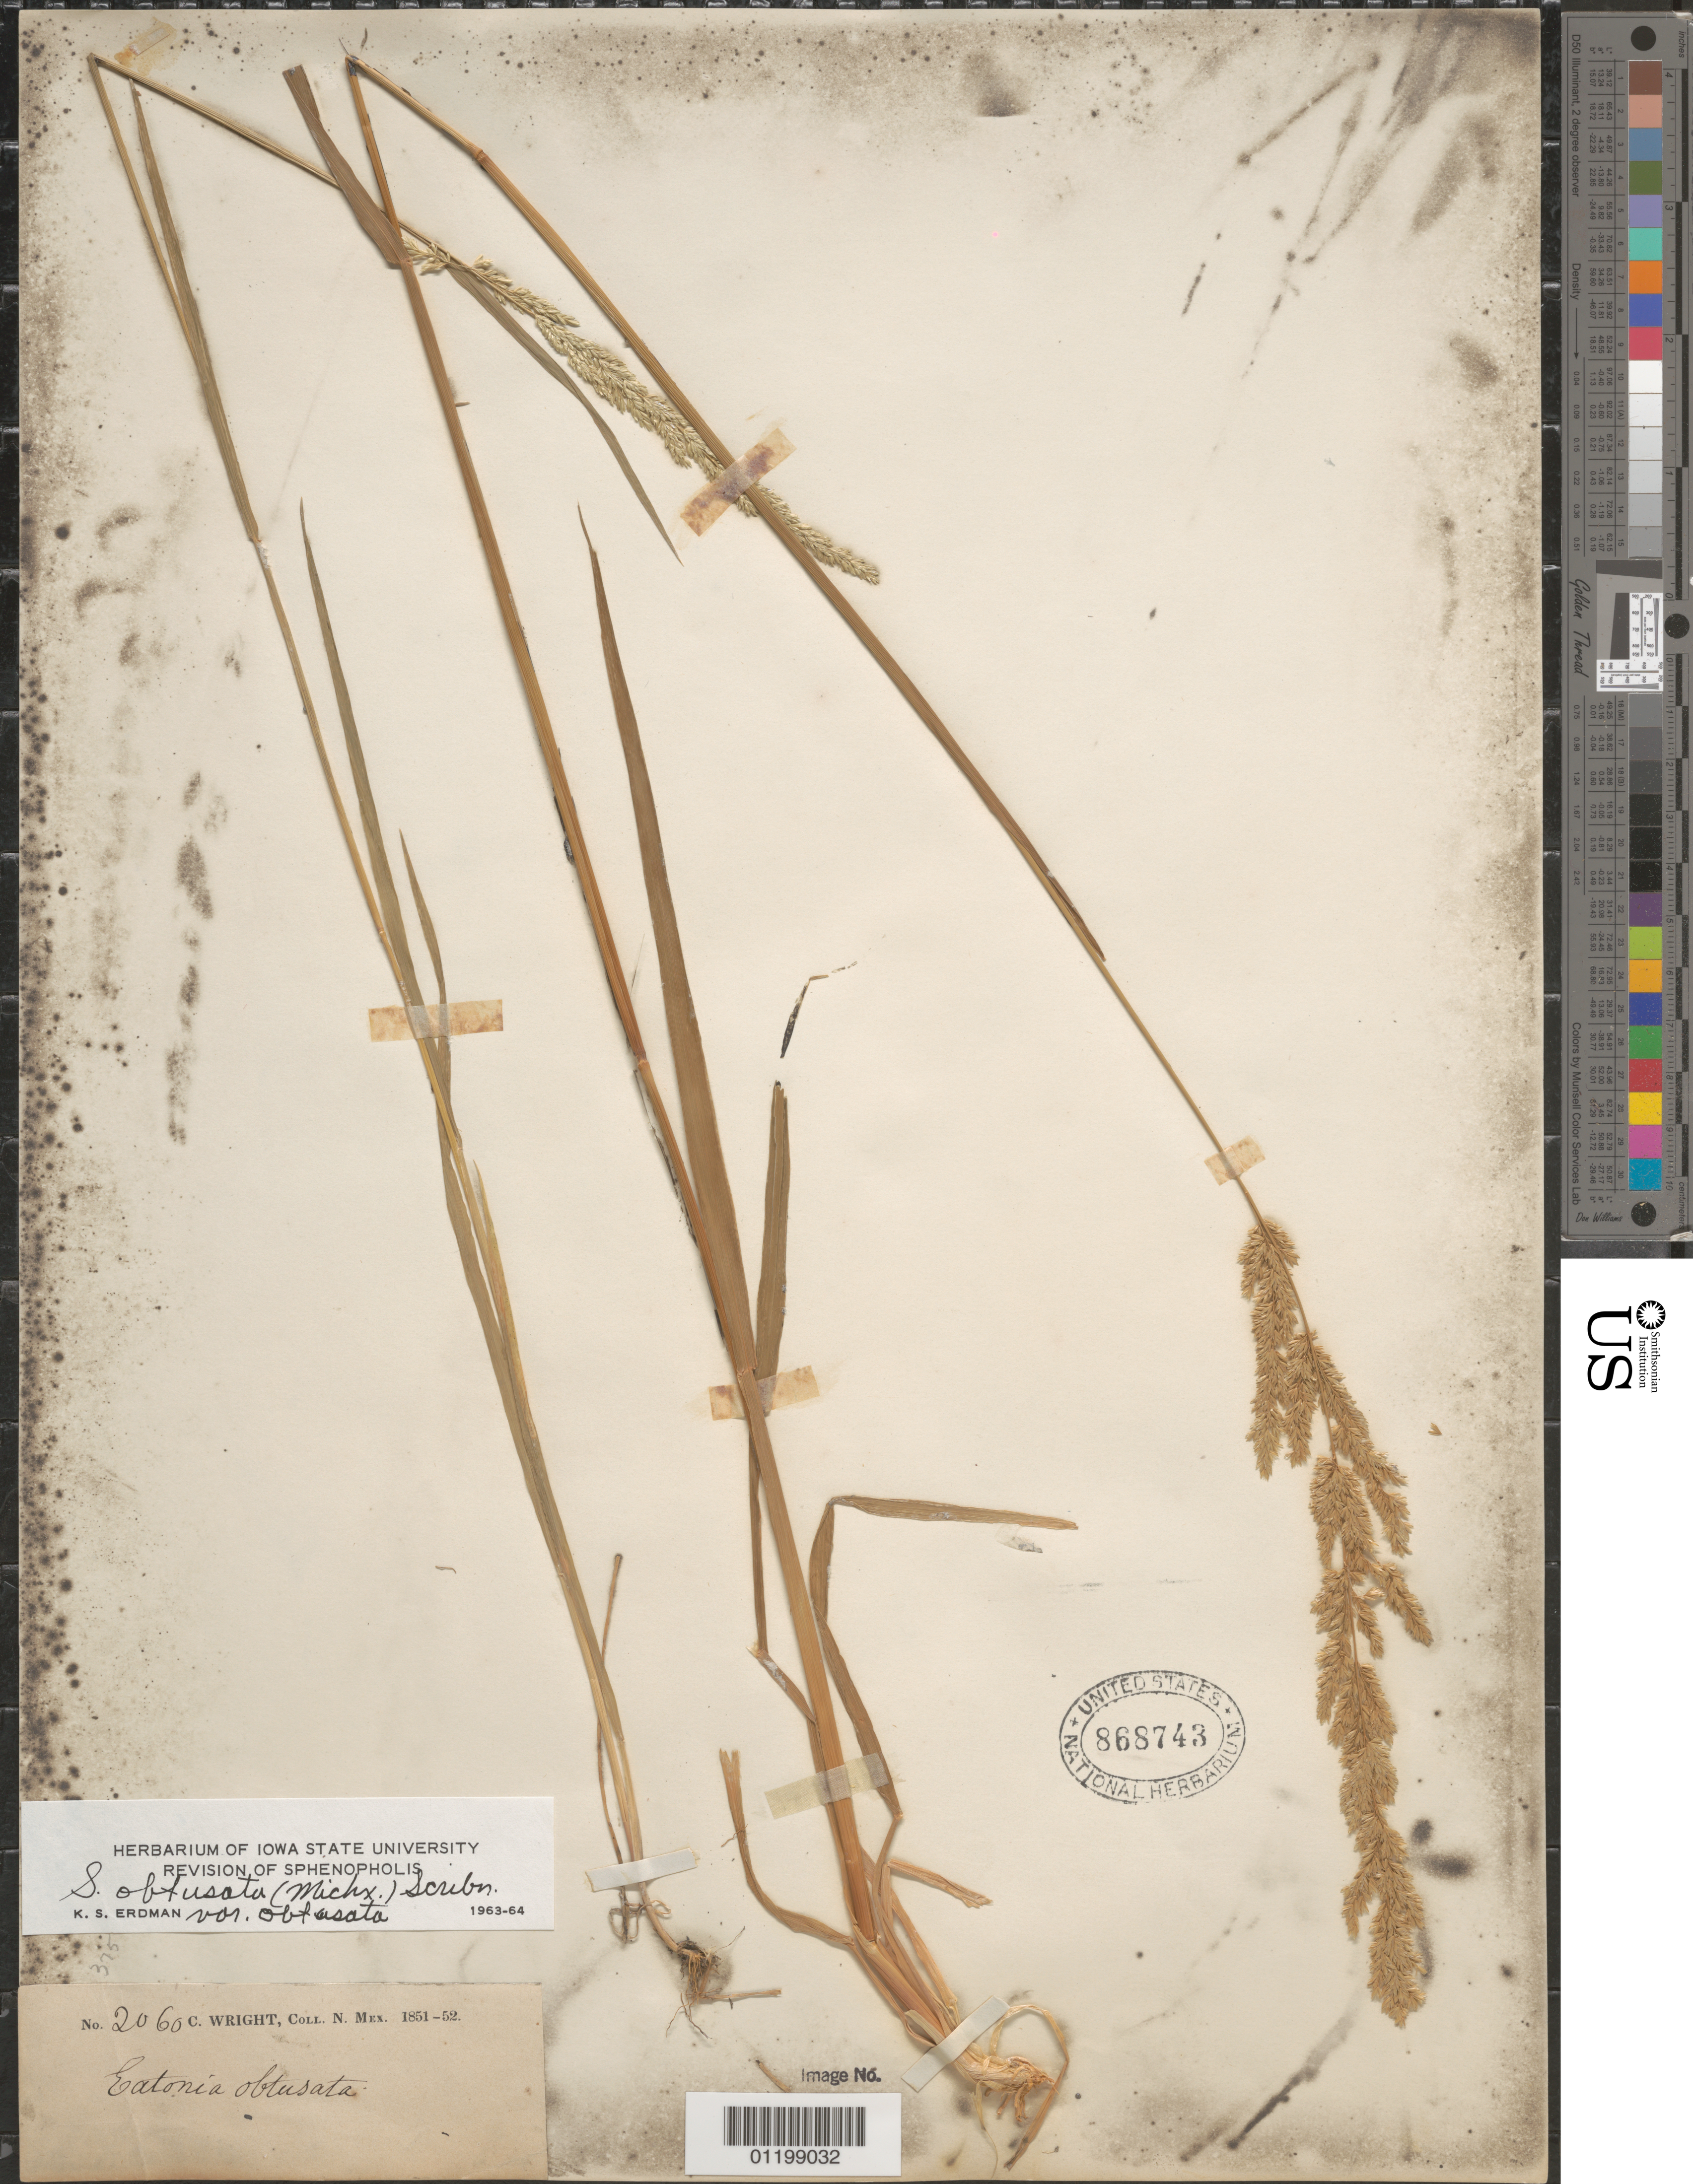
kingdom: Plantae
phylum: Tracheophyta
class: Liliopsida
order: Poales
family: Poaceae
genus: Sphenopholis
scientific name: Sphenopholis obtusata var. obtusata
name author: (Michx.) Scribn.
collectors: C. Wright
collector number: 2060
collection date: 1851/1852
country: United States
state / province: New Mexico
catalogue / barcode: US 868743